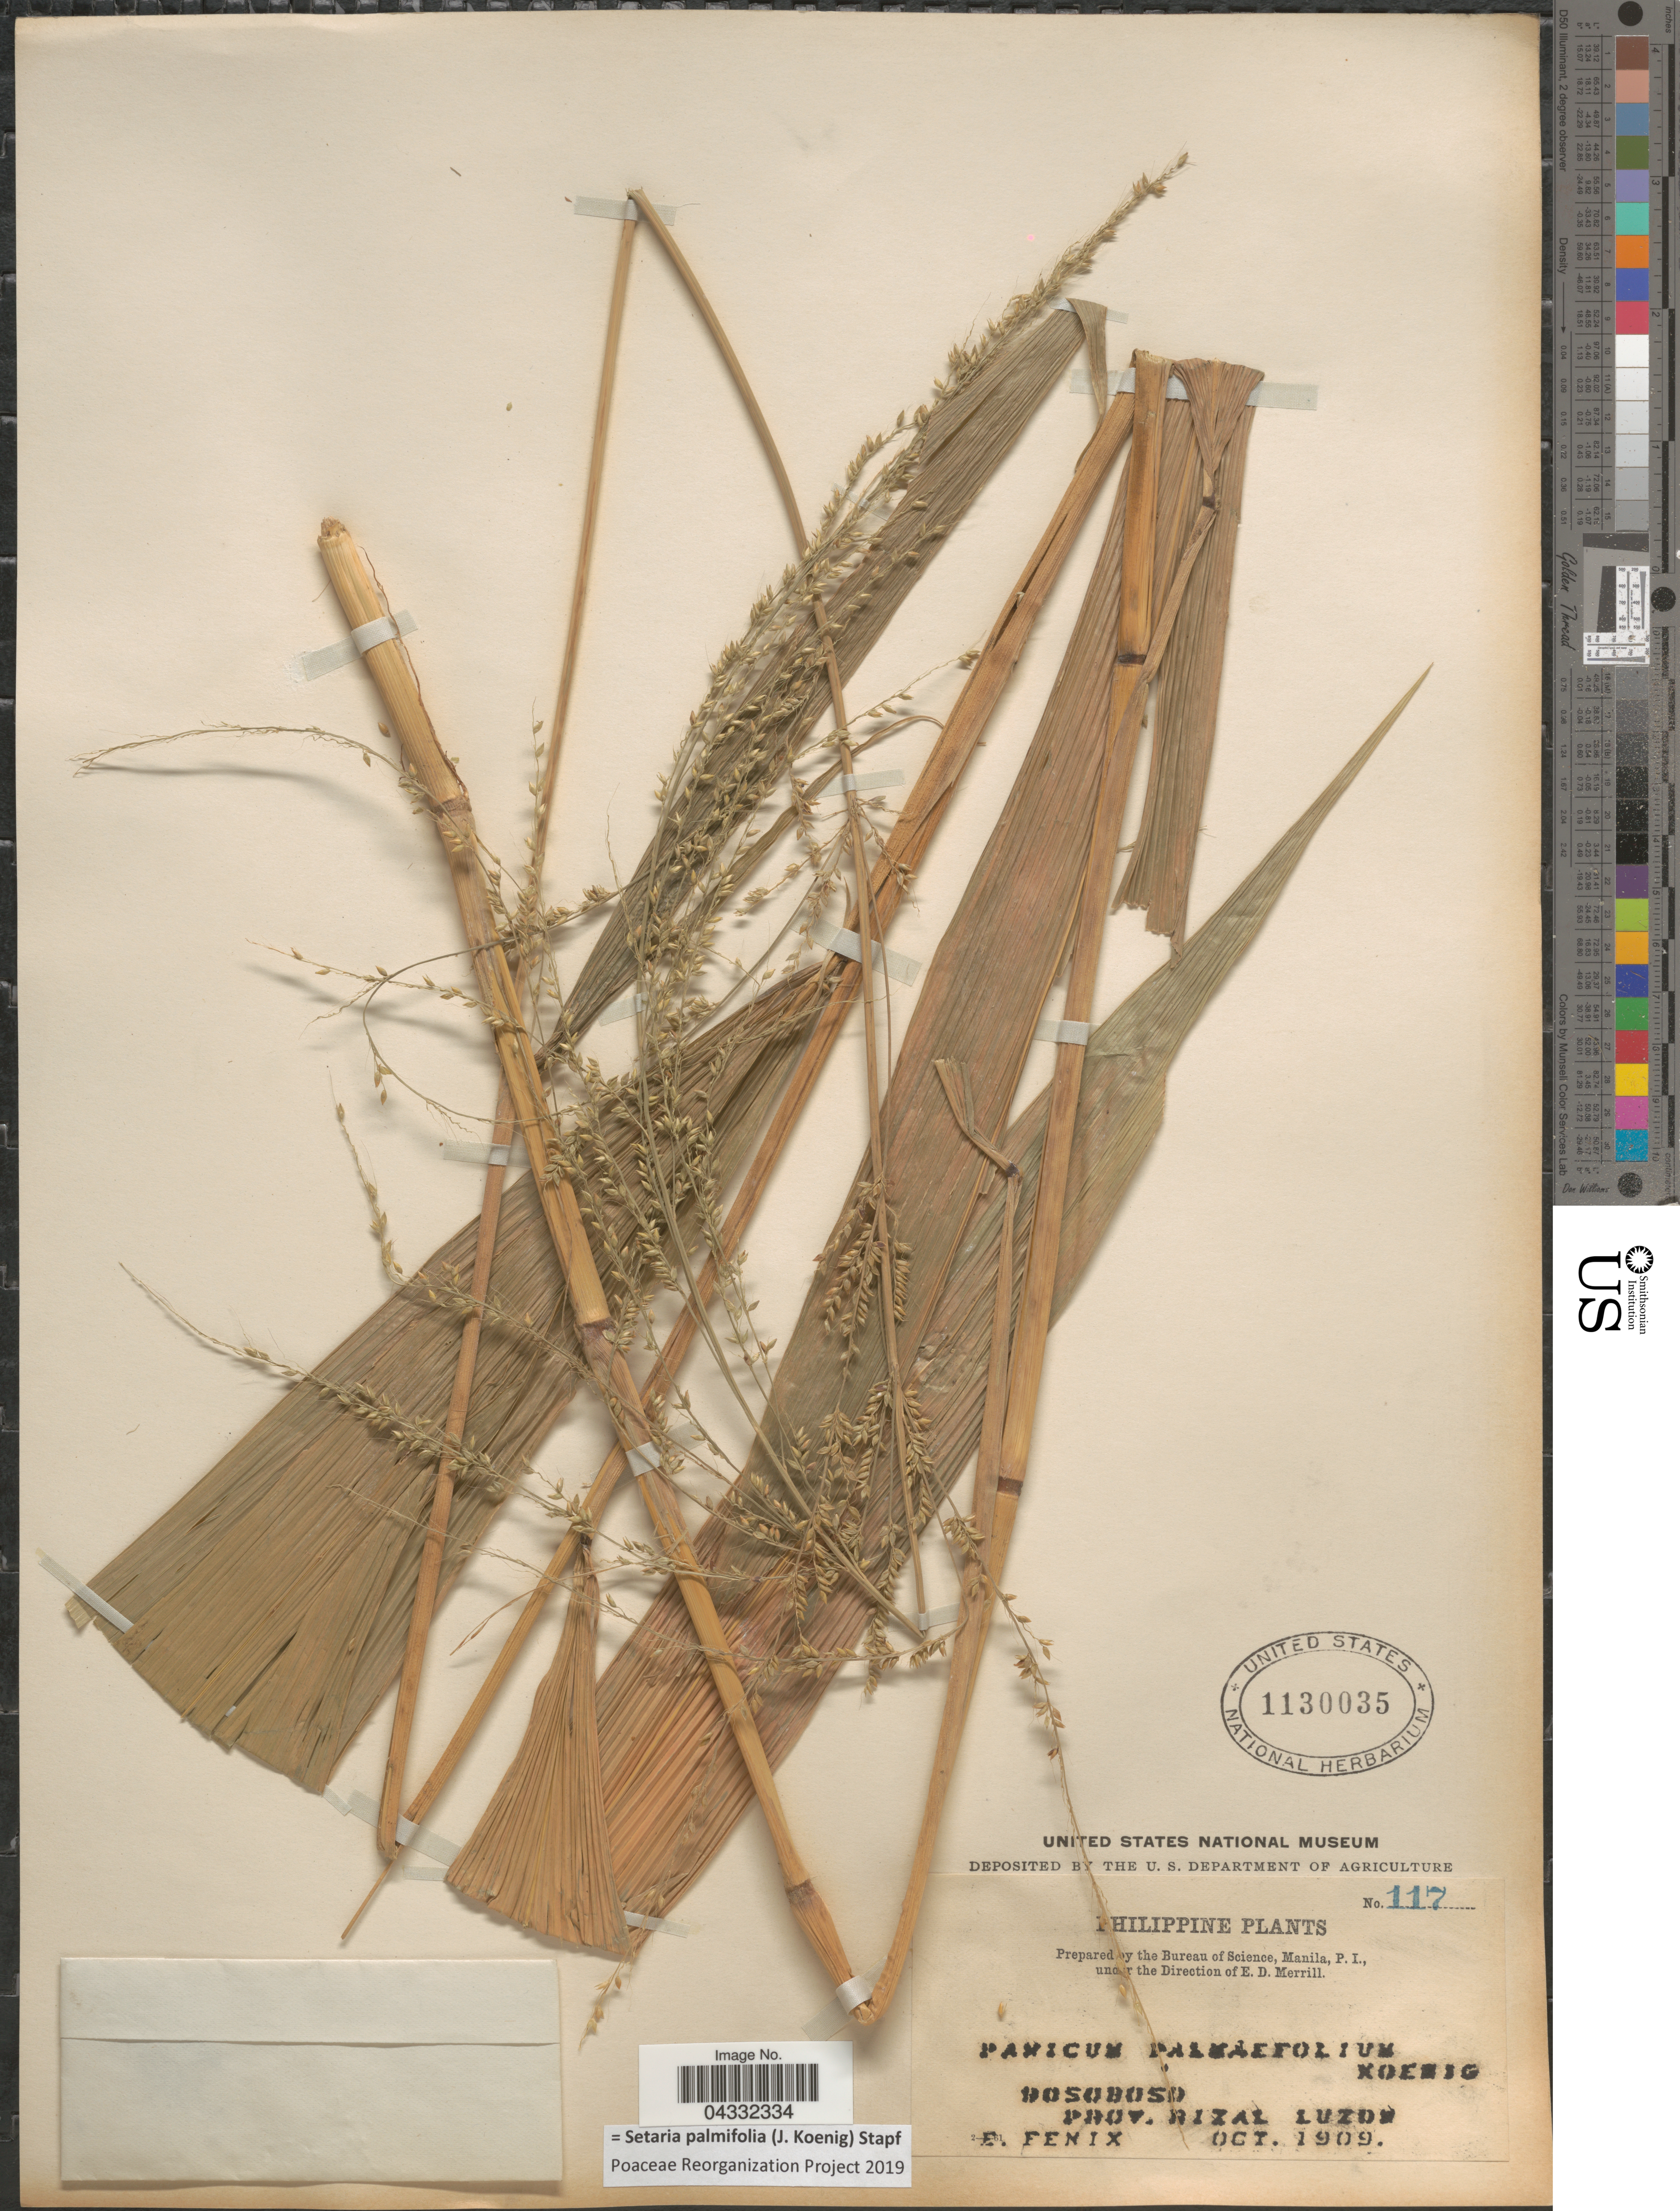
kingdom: Plantae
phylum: Tracheophyta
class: Liliopsida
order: Poales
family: Poaceae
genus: Setaria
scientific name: Setaria palmifolia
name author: (J. Koenig) Stapf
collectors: E. Fenix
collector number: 117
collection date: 1909-10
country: Philippines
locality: Bosoboso. Prov. Rizal. Luzon.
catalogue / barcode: US 1130035